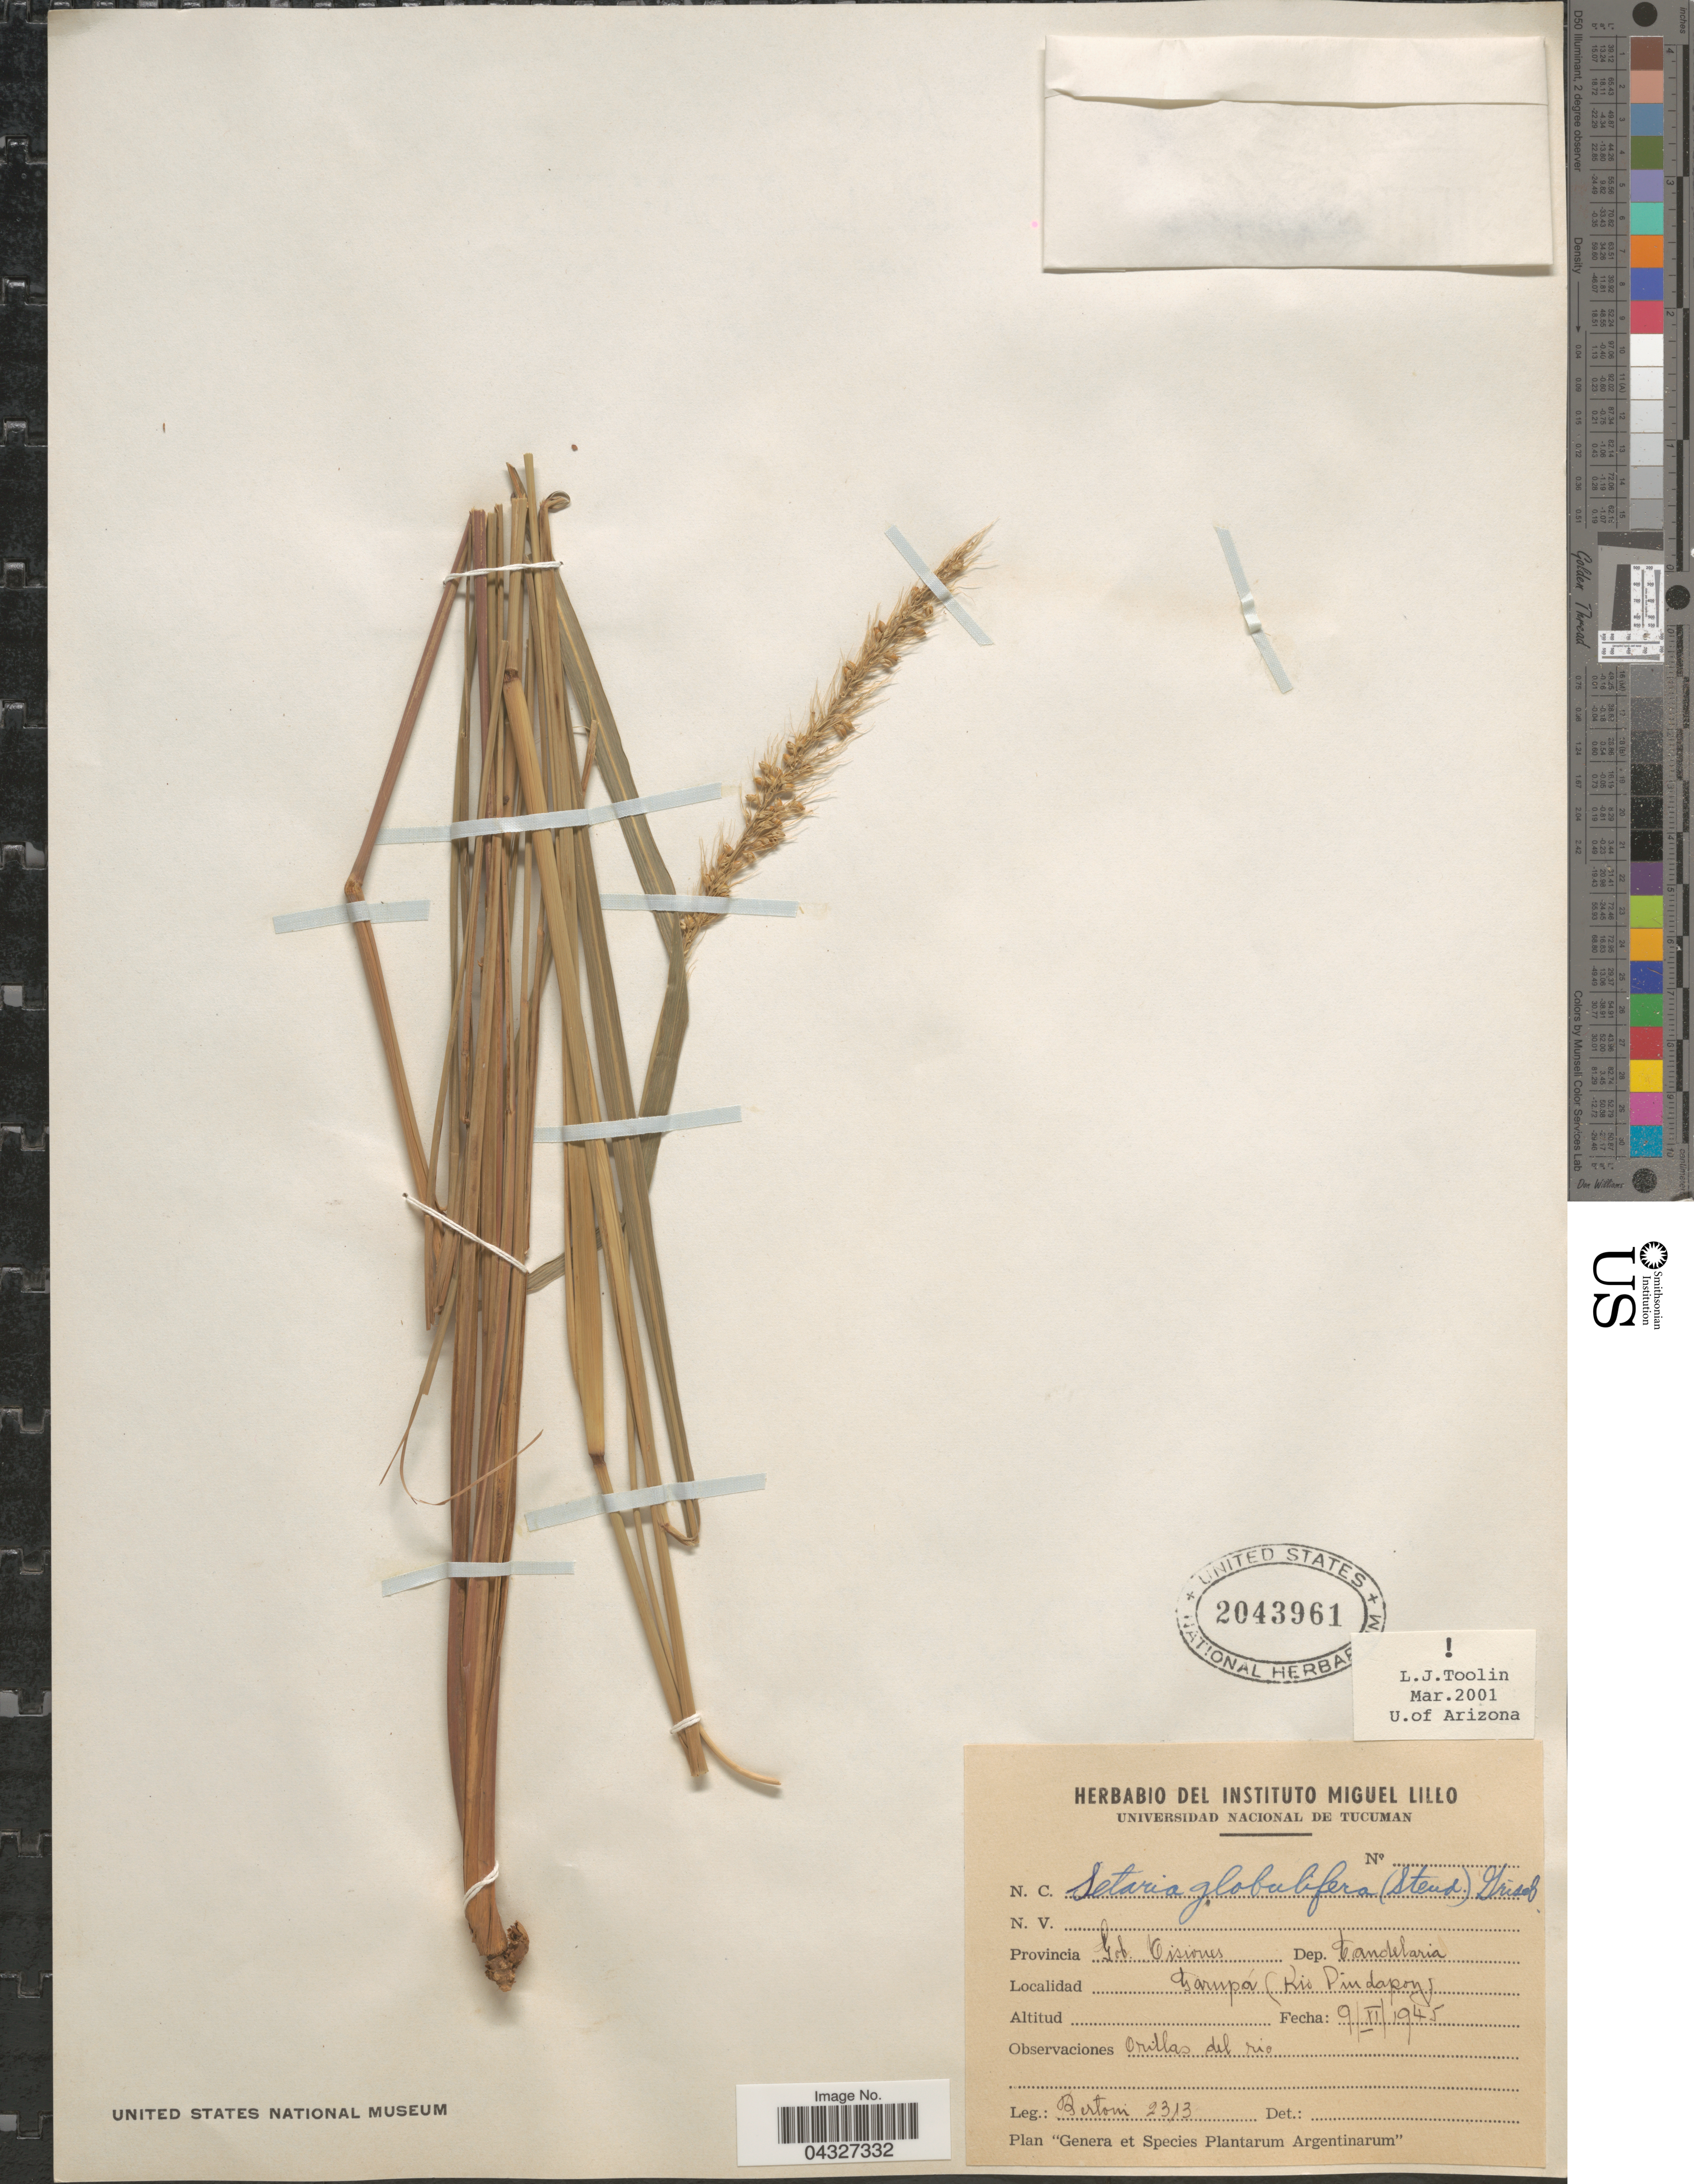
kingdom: Plantae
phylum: Tracheophyta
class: Liliopsida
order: Poales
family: Poaceae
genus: Setaria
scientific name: Setaria globulifera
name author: Griseb.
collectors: -- Bertoni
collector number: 2313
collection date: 1945-11-09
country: Argentina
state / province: Misiones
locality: Provincia Gob. Misiones. Dep. Tandelaria. Garupá (Rio Pindapoy)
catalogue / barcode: US 2043961